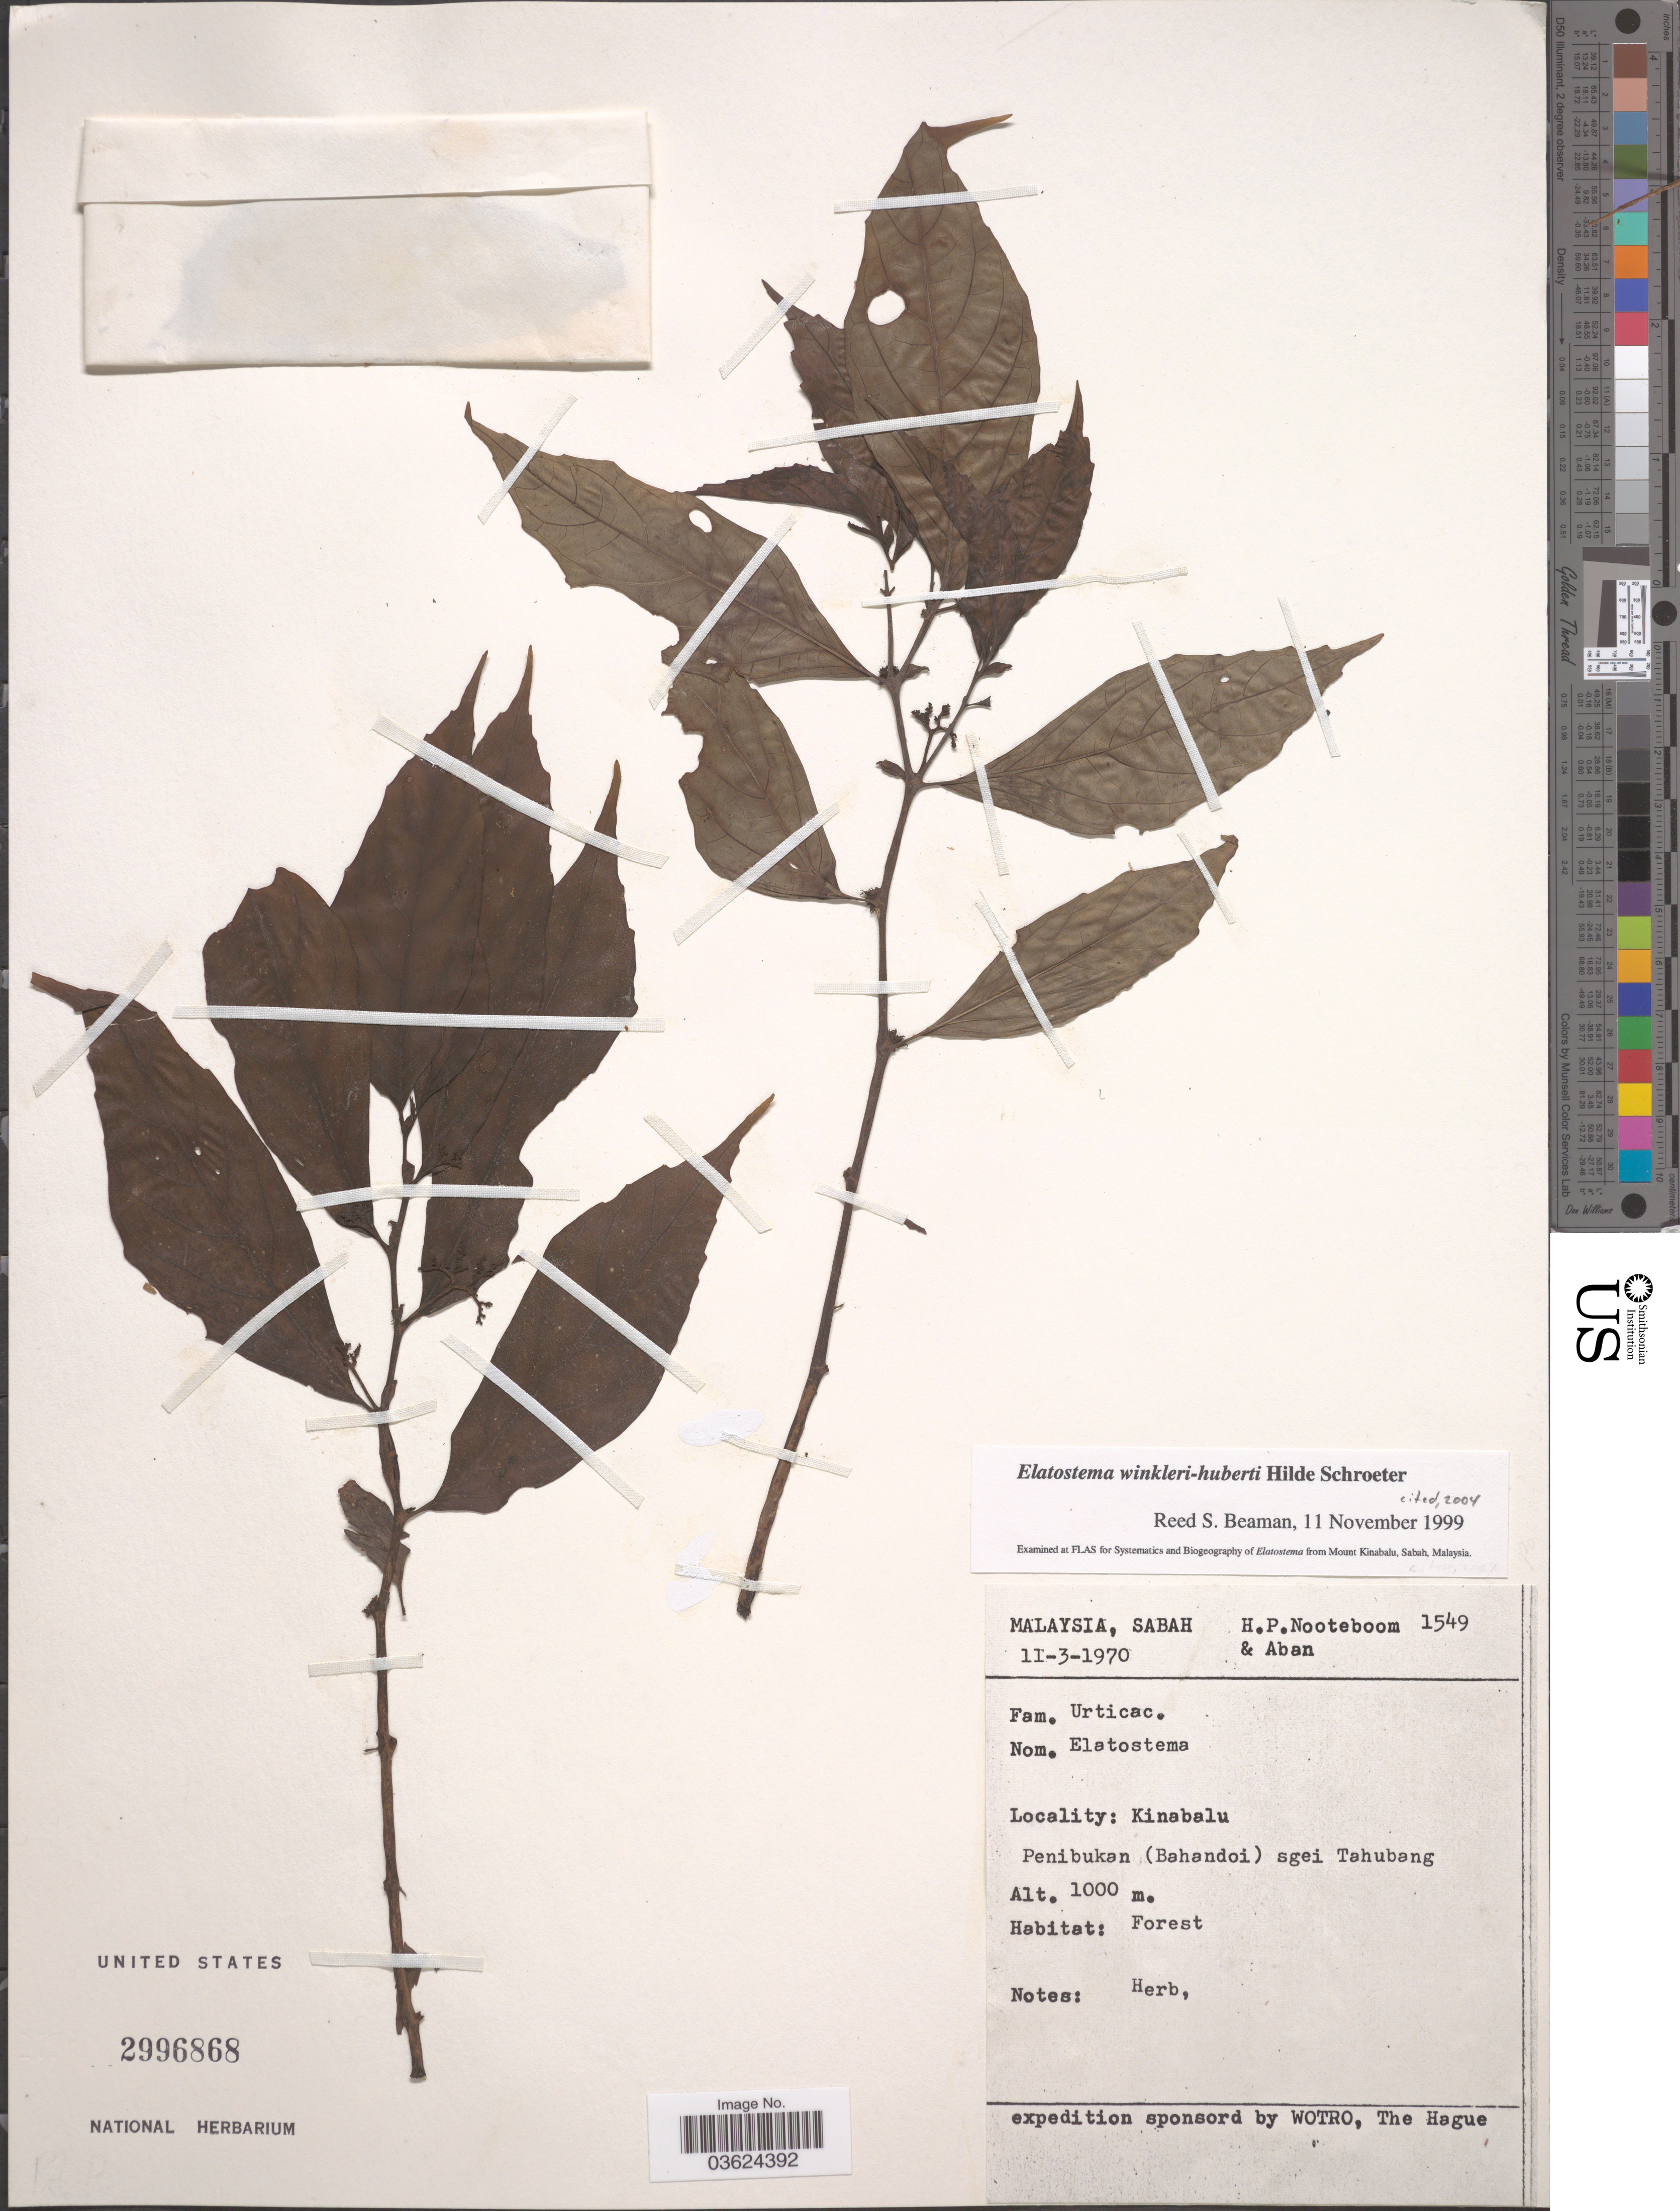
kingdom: Plantae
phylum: Tracheophyta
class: Magnoliopsida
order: Rosales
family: Urticaceae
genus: Elatostema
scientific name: Elatostema winkleri-huberti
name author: H. Schroet.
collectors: H. P. Nooteboom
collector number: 1549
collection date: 1970-03-11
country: Malaysia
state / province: Sabah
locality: Kinabalu, Penibukan (Bahandoi) sgei Tahubang.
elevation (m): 1000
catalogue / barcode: US 2996868